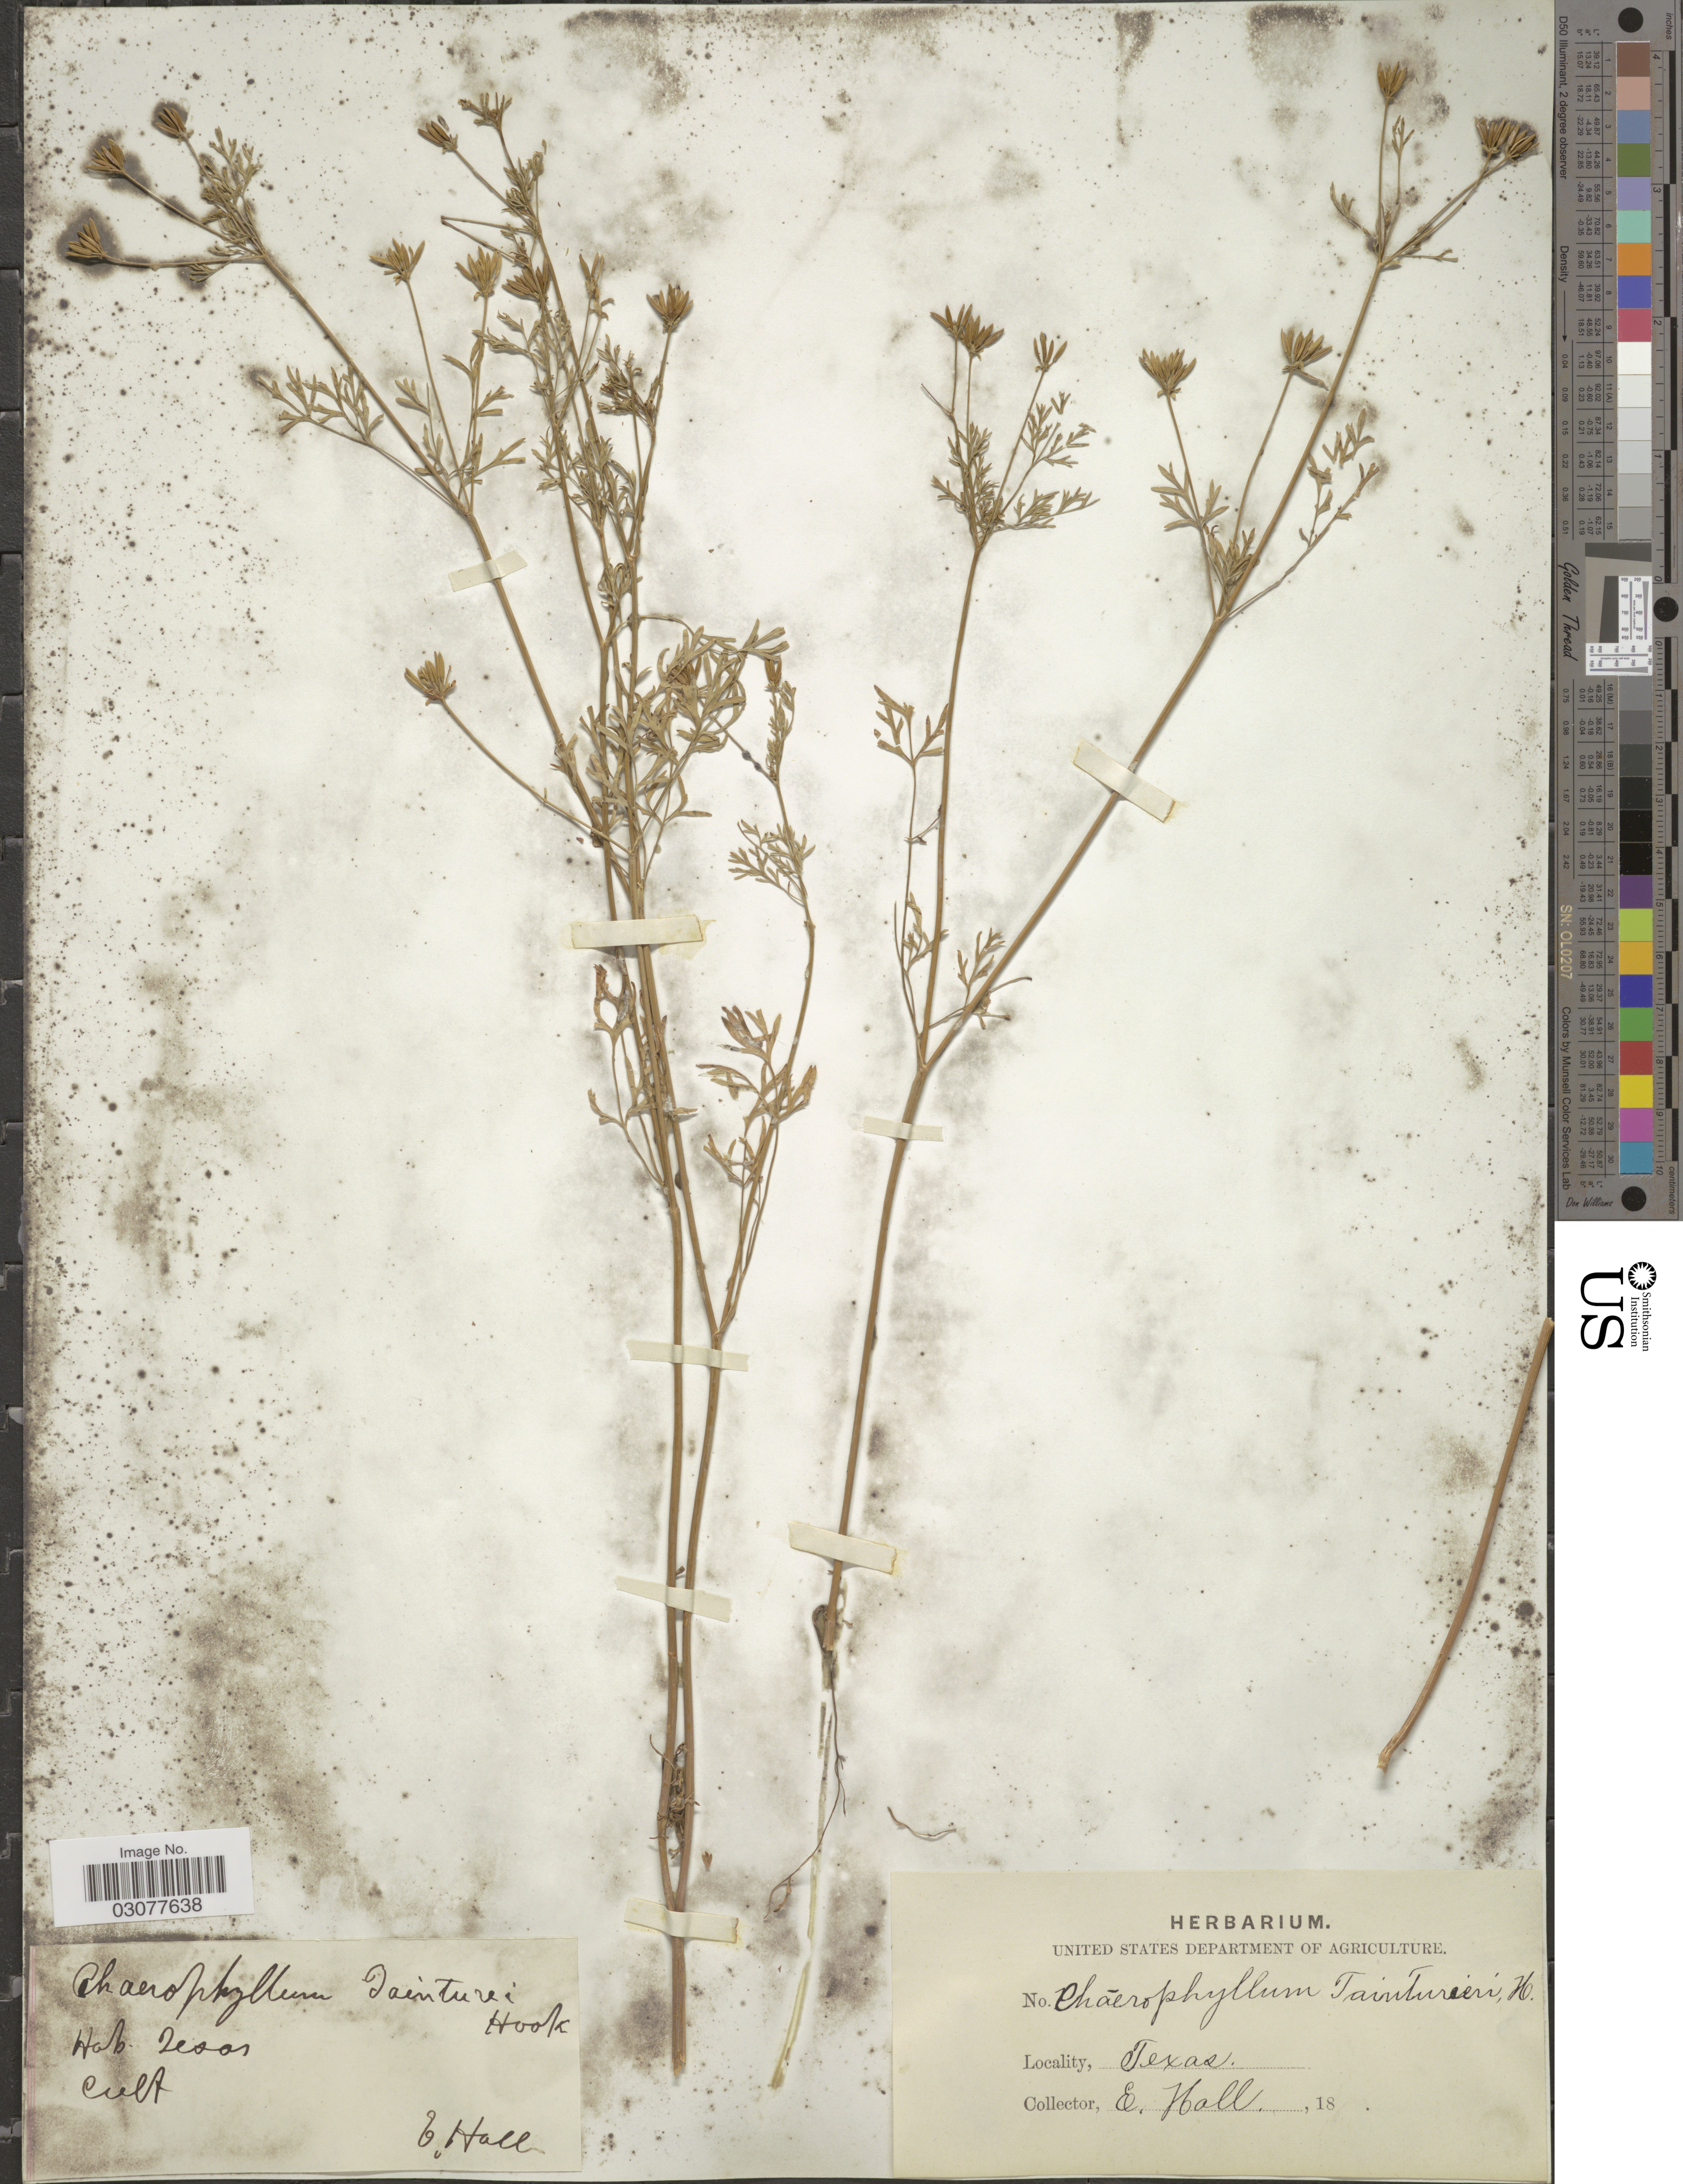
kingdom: Plantae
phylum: Tracheophyta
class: Magnoliopsida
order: Apiales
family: Apiaceae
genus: Chaerophyllum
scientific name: Chaerophyllum texanum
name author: J.M. Coult. & Rose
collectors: E. Hall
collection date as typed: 18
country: United States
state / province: Texas